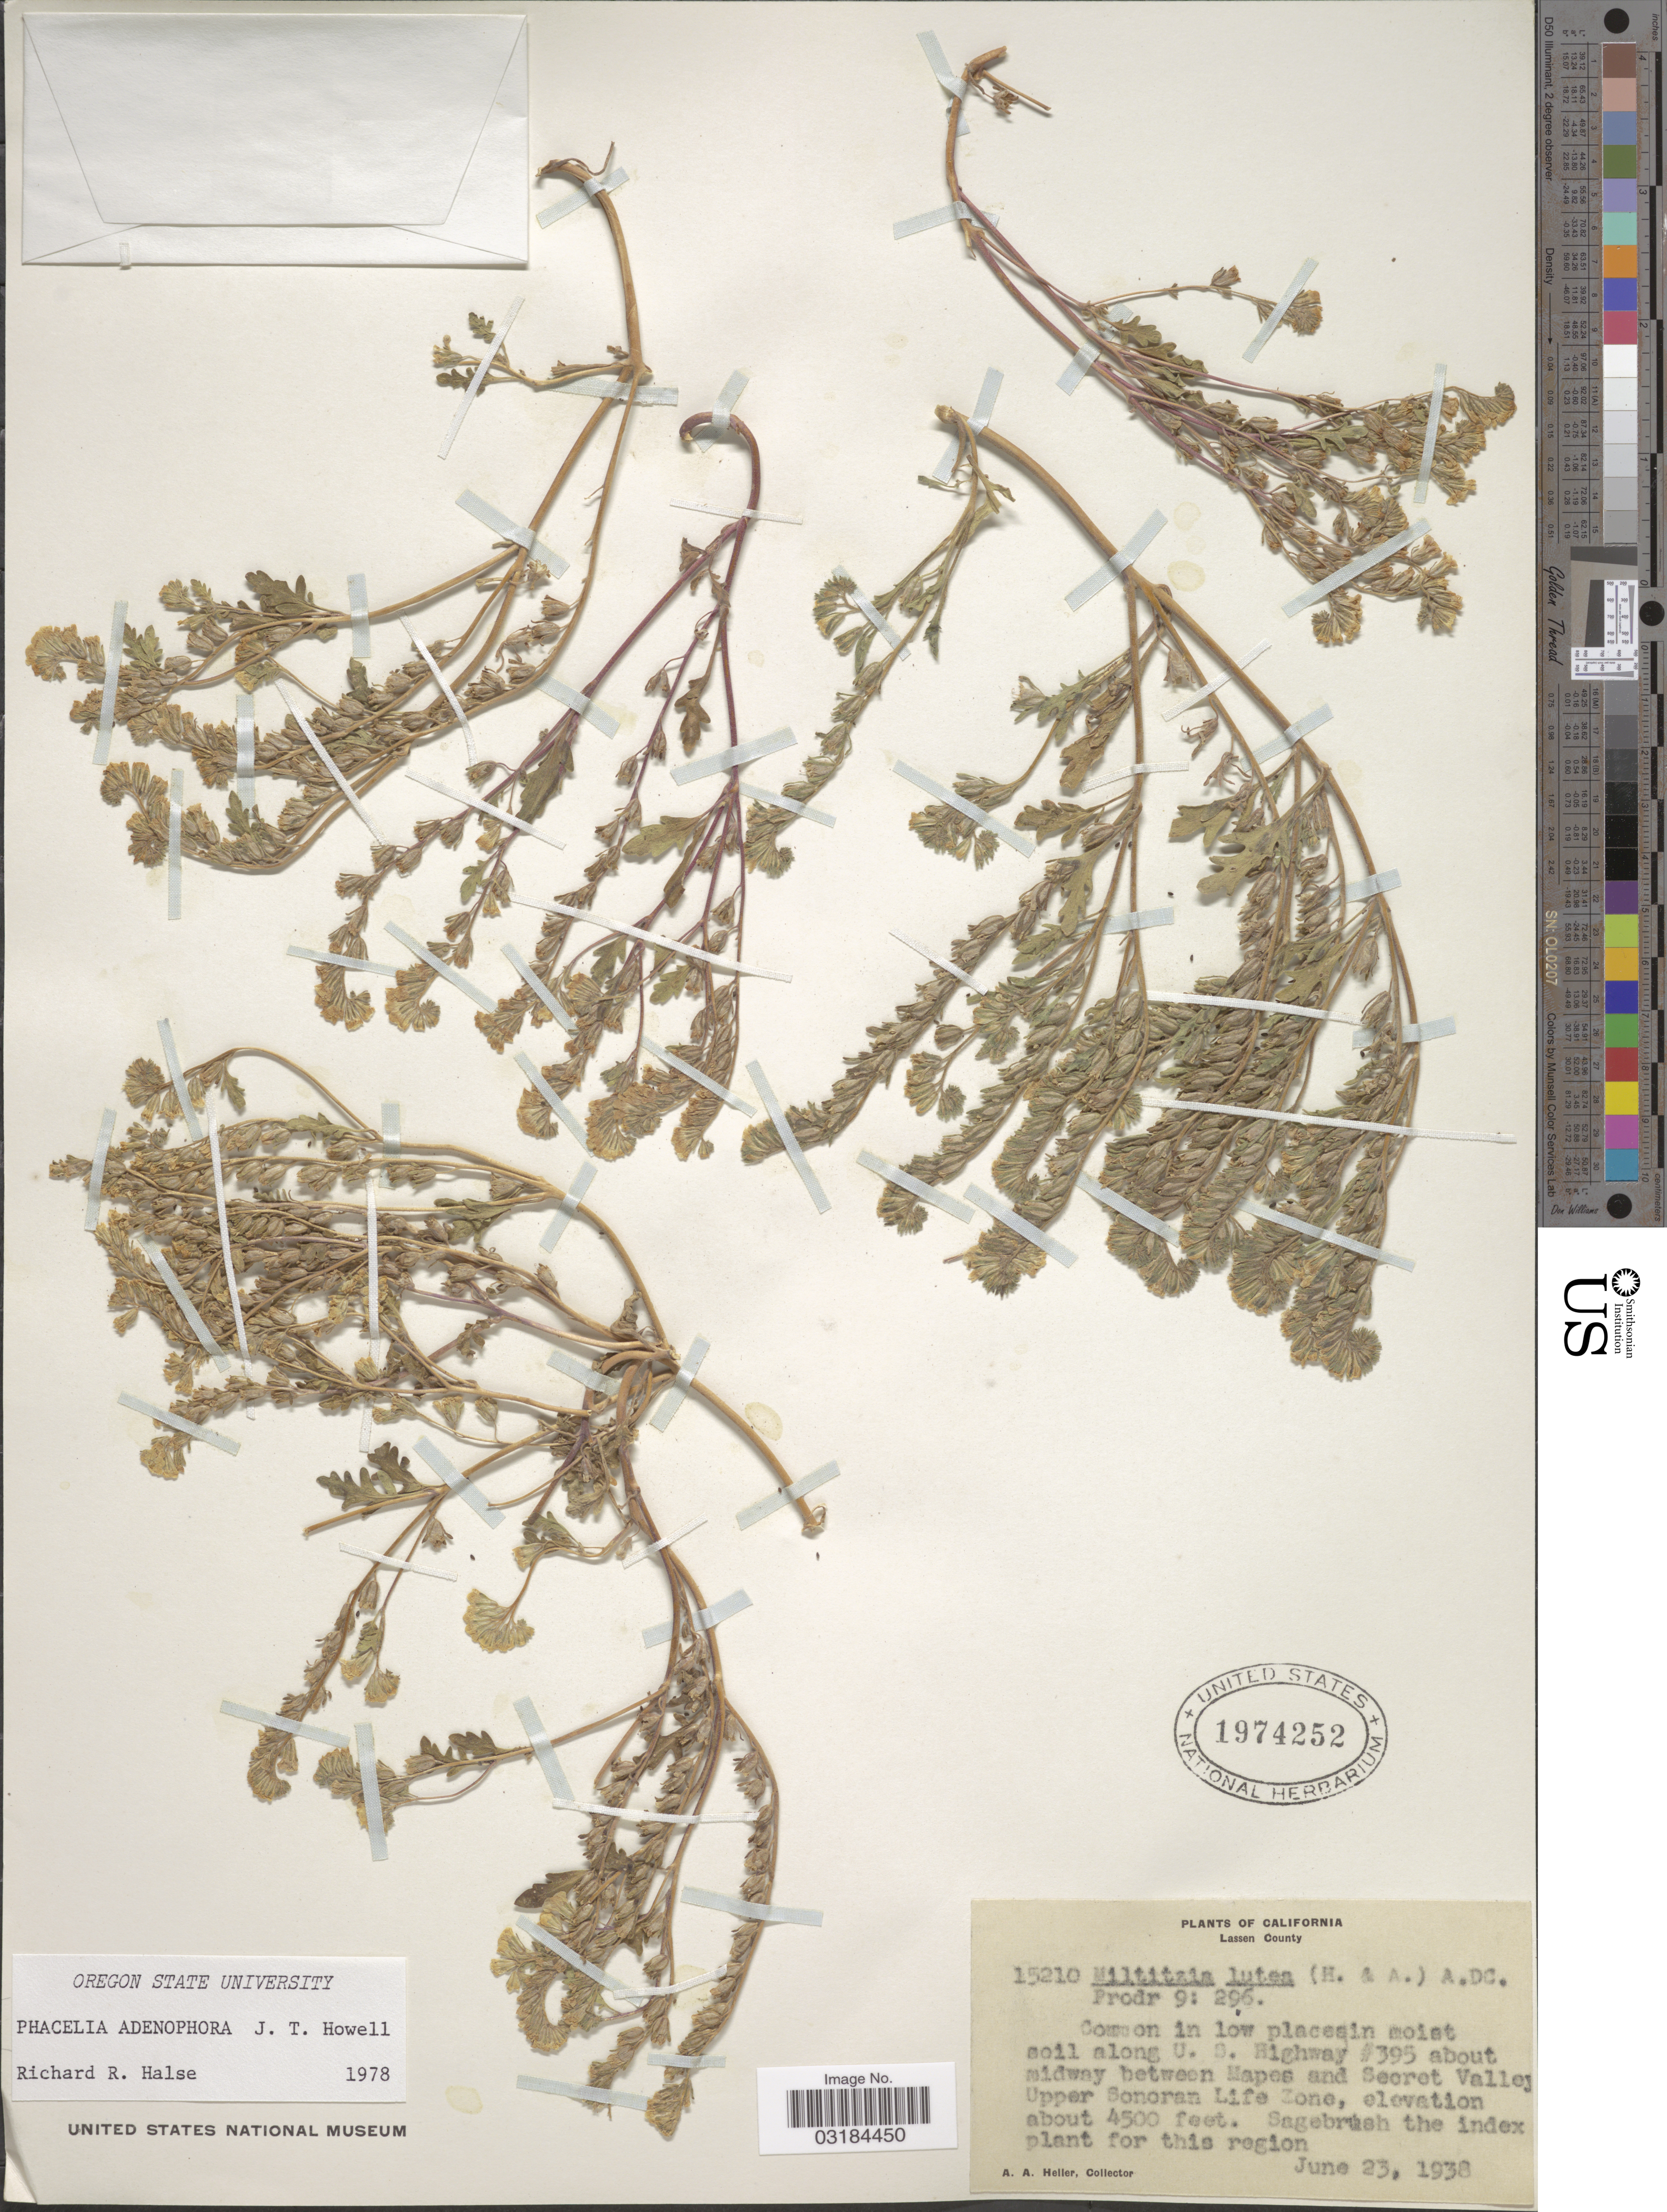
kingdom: Plantae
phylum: Tracheophyta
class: Magnoliopsida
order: Boraginales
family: Hydrophyllaceae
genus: Phacelia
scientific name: Phacelia adenophora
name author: J.T. Howell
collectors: A. A. Heller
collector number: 15210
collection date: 1938-06-23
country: United States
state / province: California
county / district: Lassen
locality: Lassen County. Common in low places in moist soil along U.S. Hughway #395 about midway between Mapes and Secret Valley. Upper Sonoran Life Zone.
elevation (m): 1372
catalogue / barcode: US 1974252